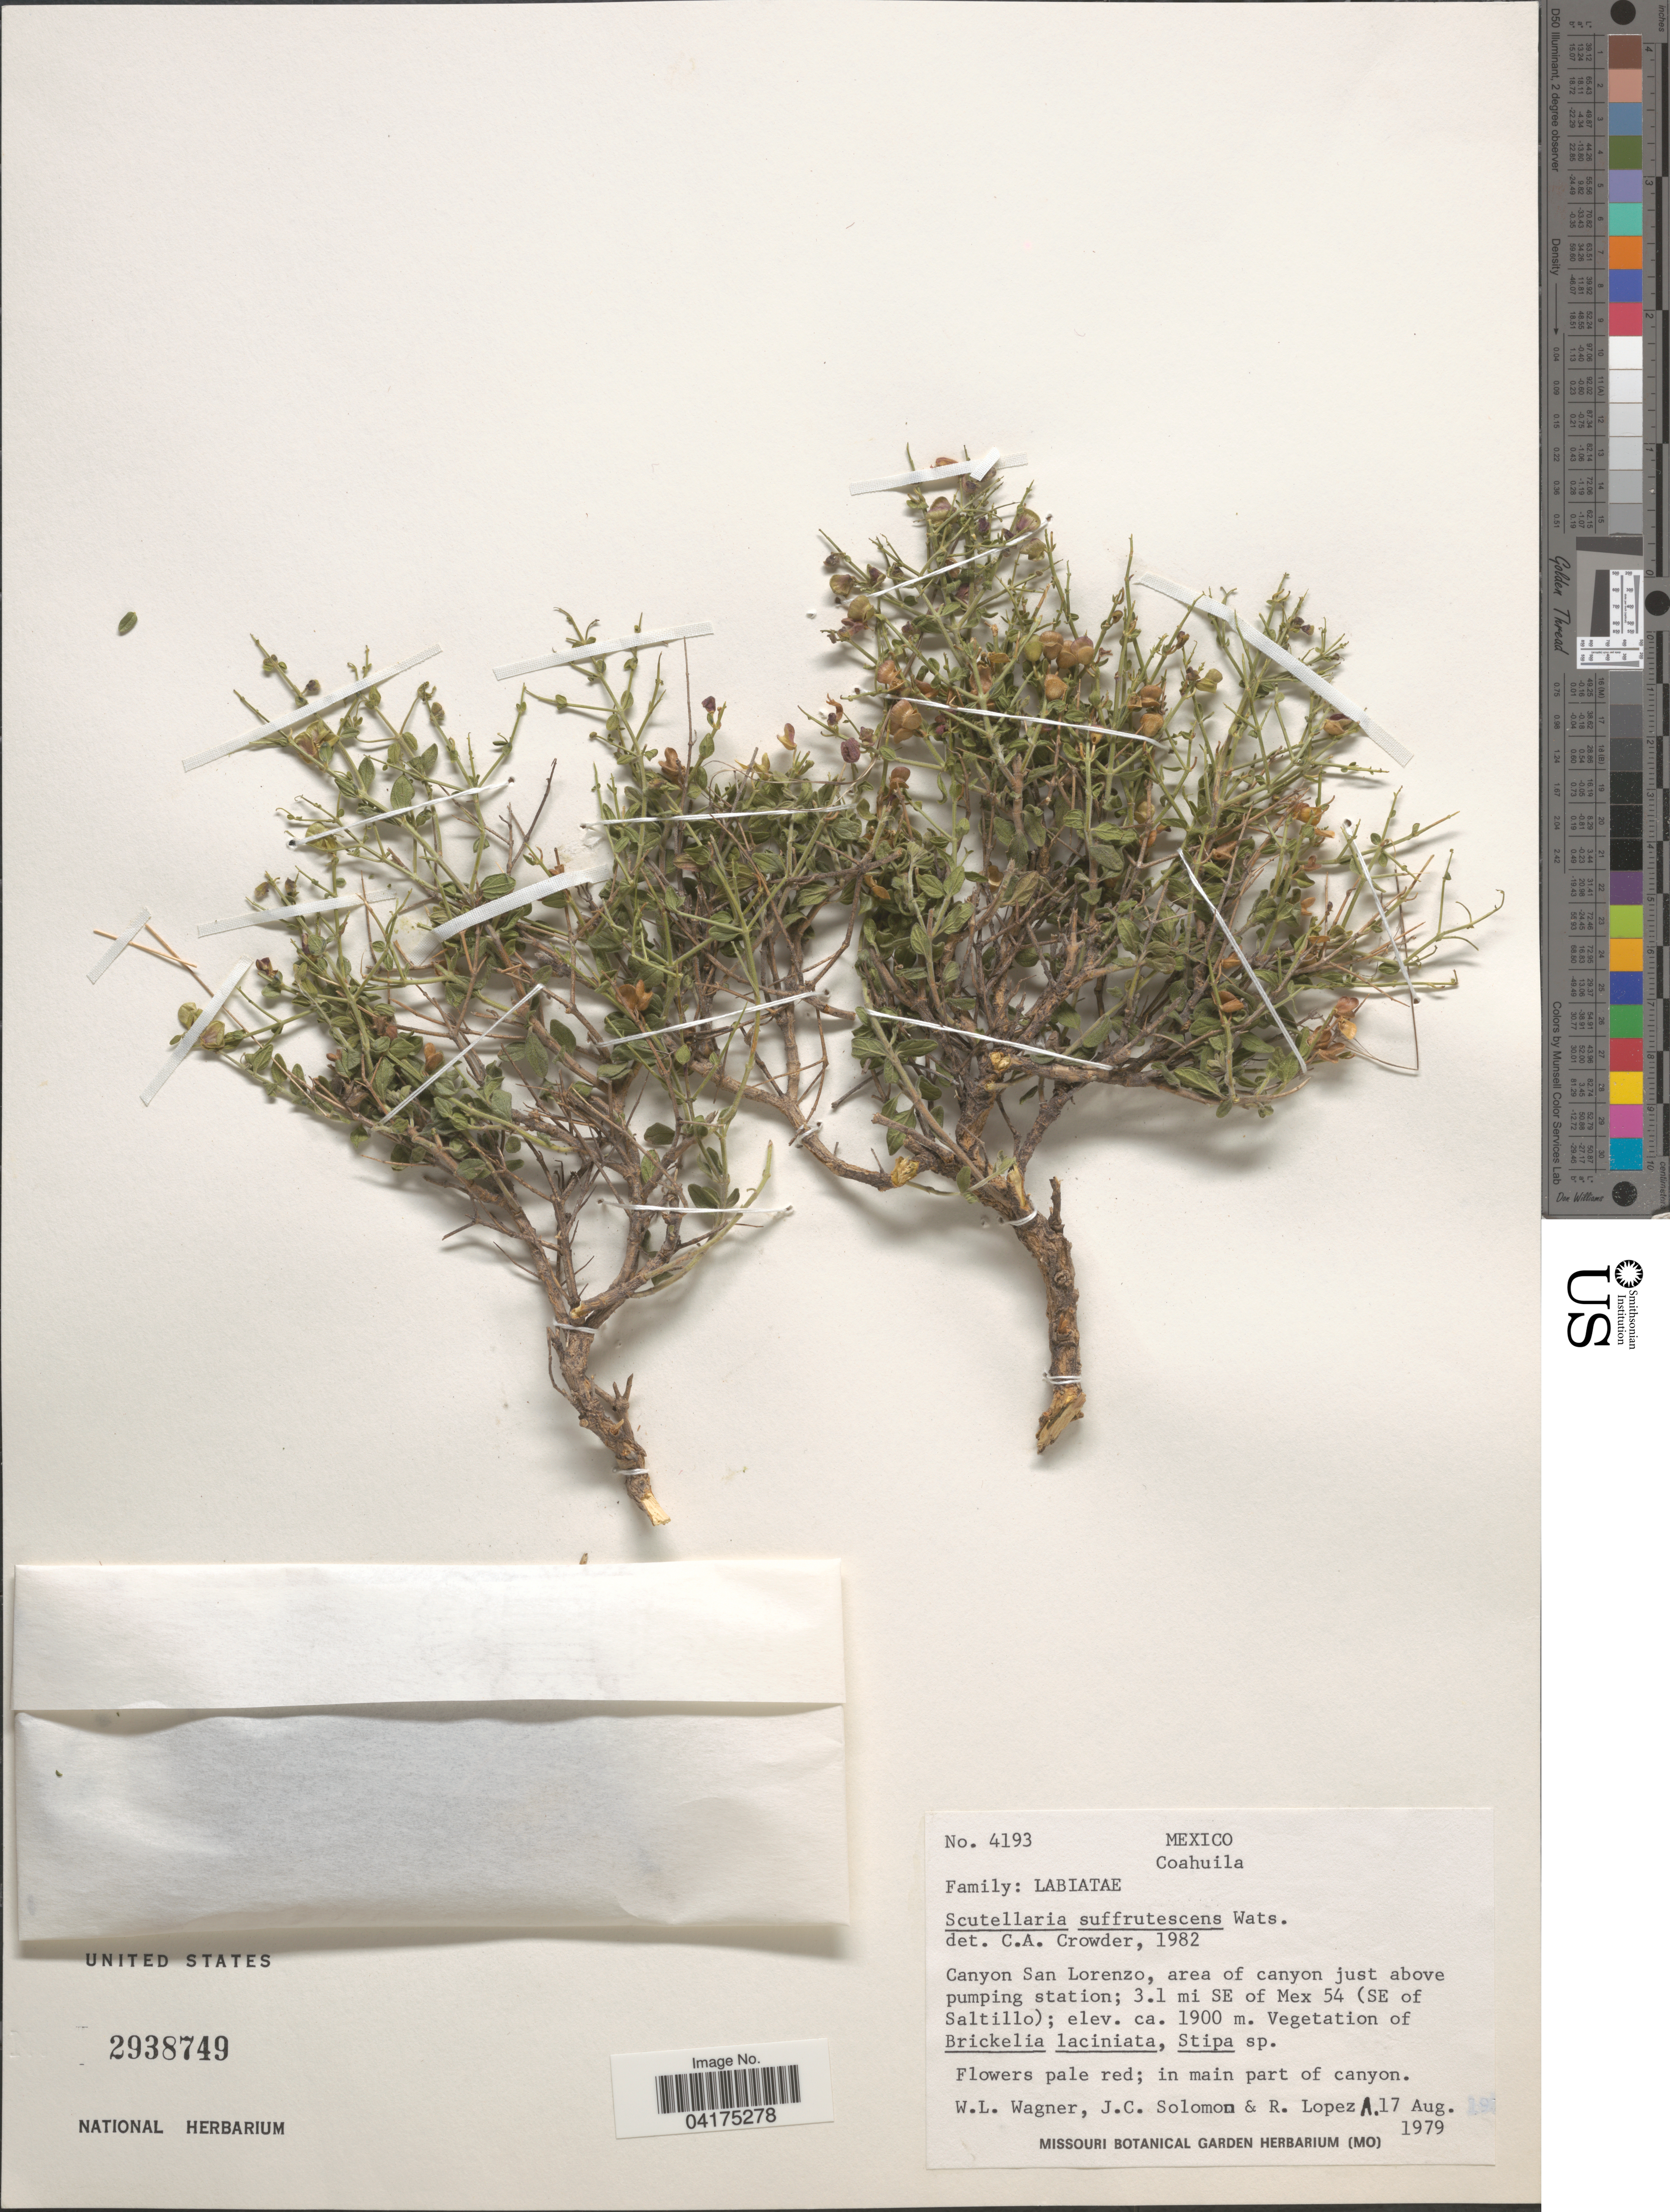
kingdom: Plantae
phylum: Tracheophyta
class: Magnoliopsida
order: Lamiales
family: Lamiaceae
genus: Scutellaria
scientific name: Scutellaria suffrutescens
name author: S. Watson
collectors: W. L. Wagner, J. C. Solomon & R. Lopez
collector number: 4193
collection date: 1979-08-17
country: Mexico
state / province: Coahuila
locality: Canyon San Lorenzo, area of canyon just above pumping station; 3.1 mi SE of Mex 54 (SE of Saltillo).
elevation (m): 1900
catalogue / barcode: US 2938749